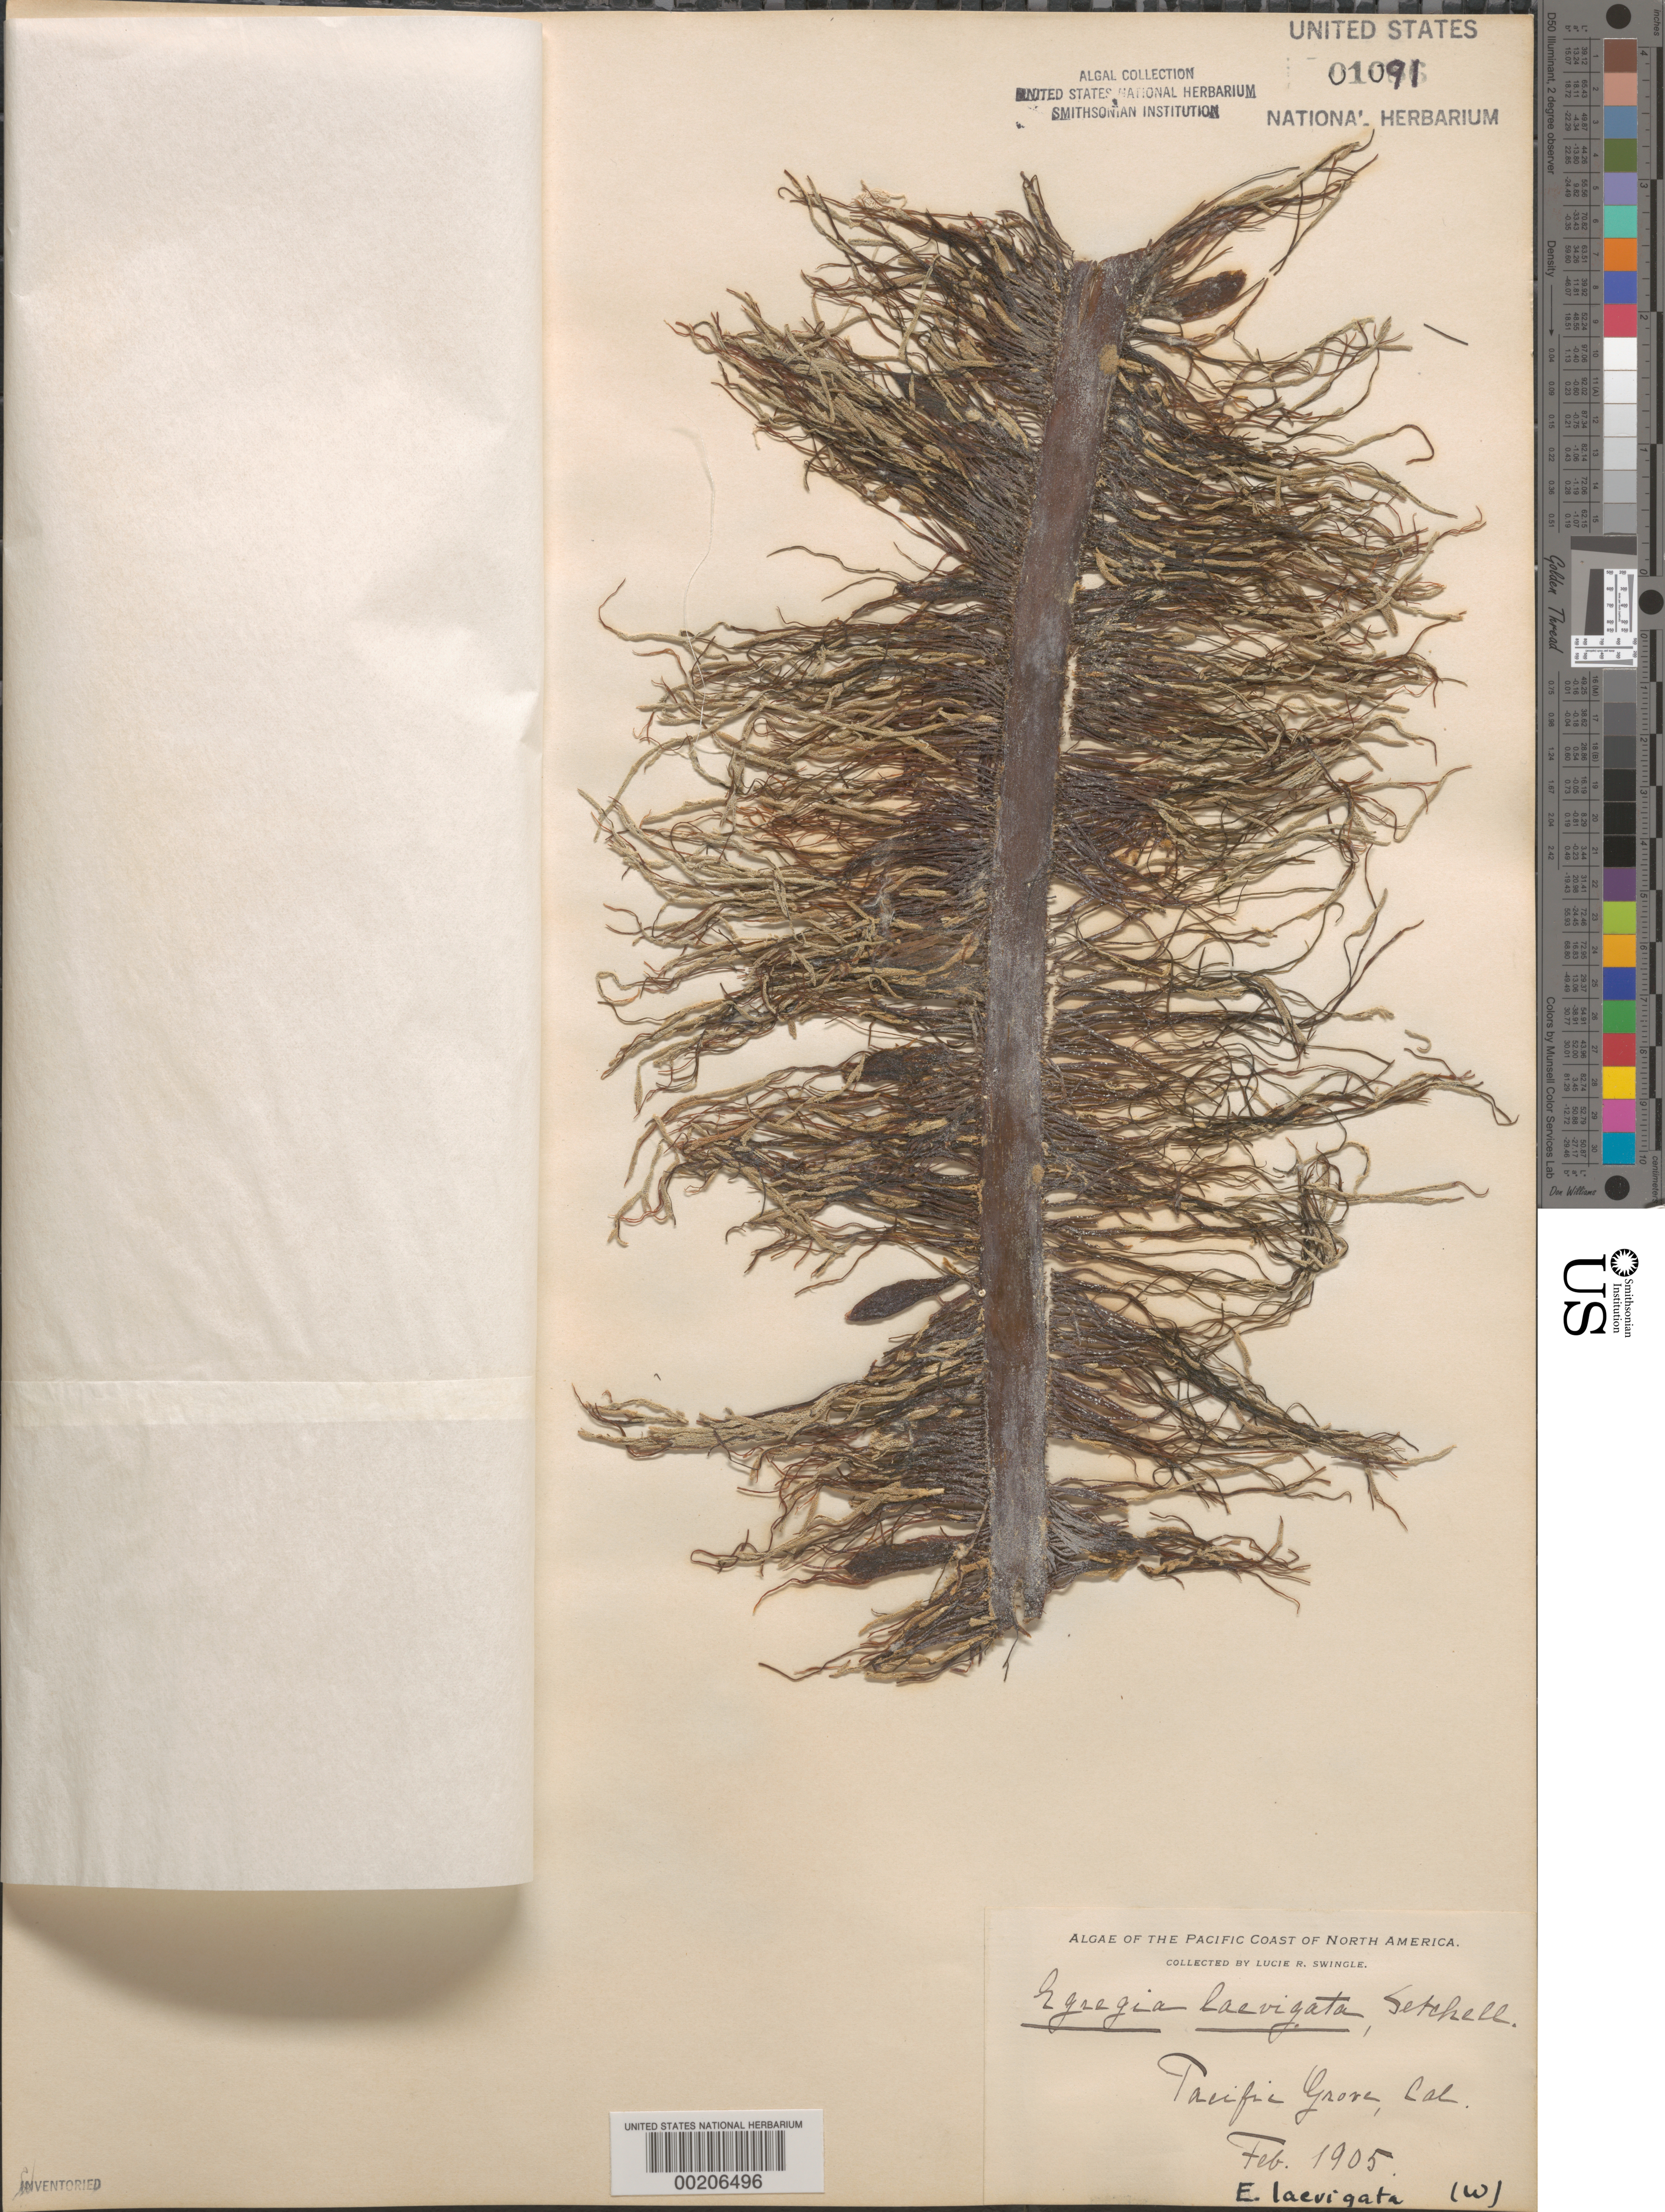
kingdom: Chromista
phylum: Ochrophyta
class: Phaeophyceae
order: Laminariales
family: Lessoniaceae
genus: Egregia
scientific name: Egregia menziesii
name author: (Turner) Aresch.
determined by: Algae name updating Project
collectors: L. Swingle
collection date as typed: Feb 1905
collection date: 1905-02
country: United States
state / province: California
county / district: Monterey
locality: Pacific Grove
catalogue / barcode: US 1091